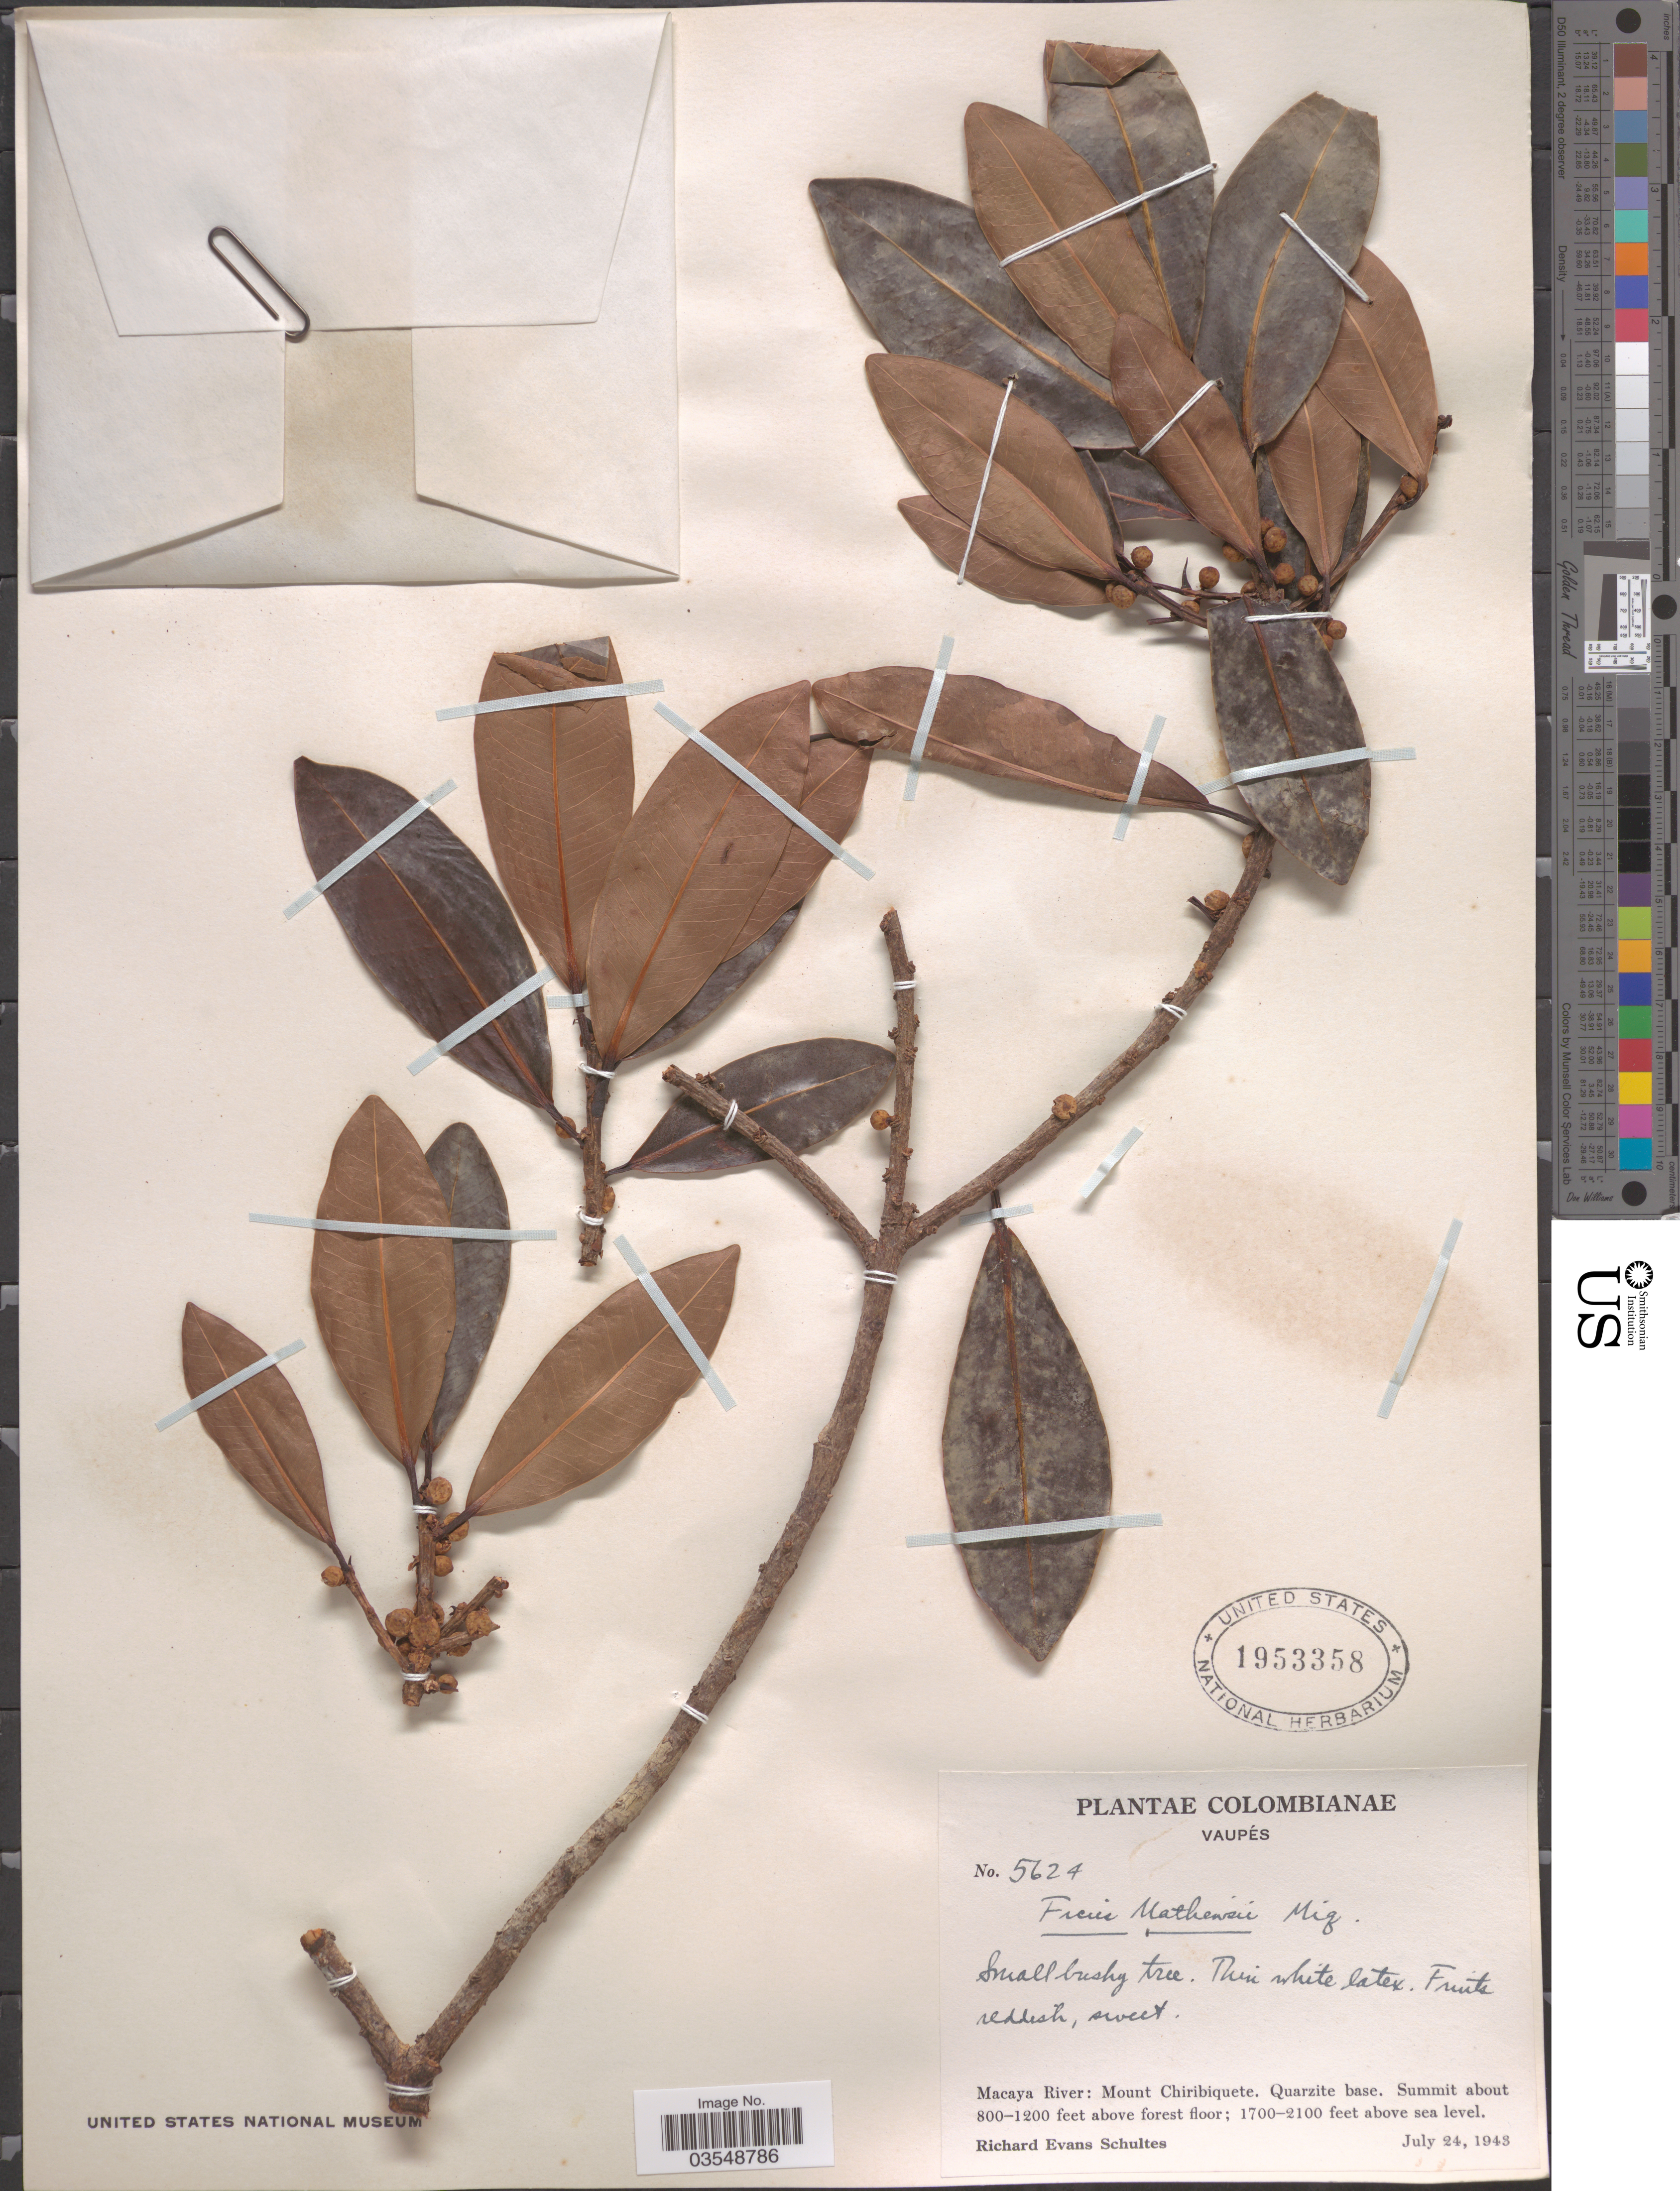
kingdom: Plantae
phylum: Tracheophyta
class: Magnoliopsida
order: Rosales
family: Moraceae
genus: Ficus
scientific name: Ficus mathewsii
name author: (Miq.) Miq.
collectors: R. E. Schultes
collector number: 5624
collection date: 1943-07-24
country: Colombia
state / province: Vaupés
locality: Macaya River: Mount Chiribiquete. Quarzite base. Summit about 800-1200 feet above forest floor.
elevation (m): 518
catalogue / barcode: US 1953358